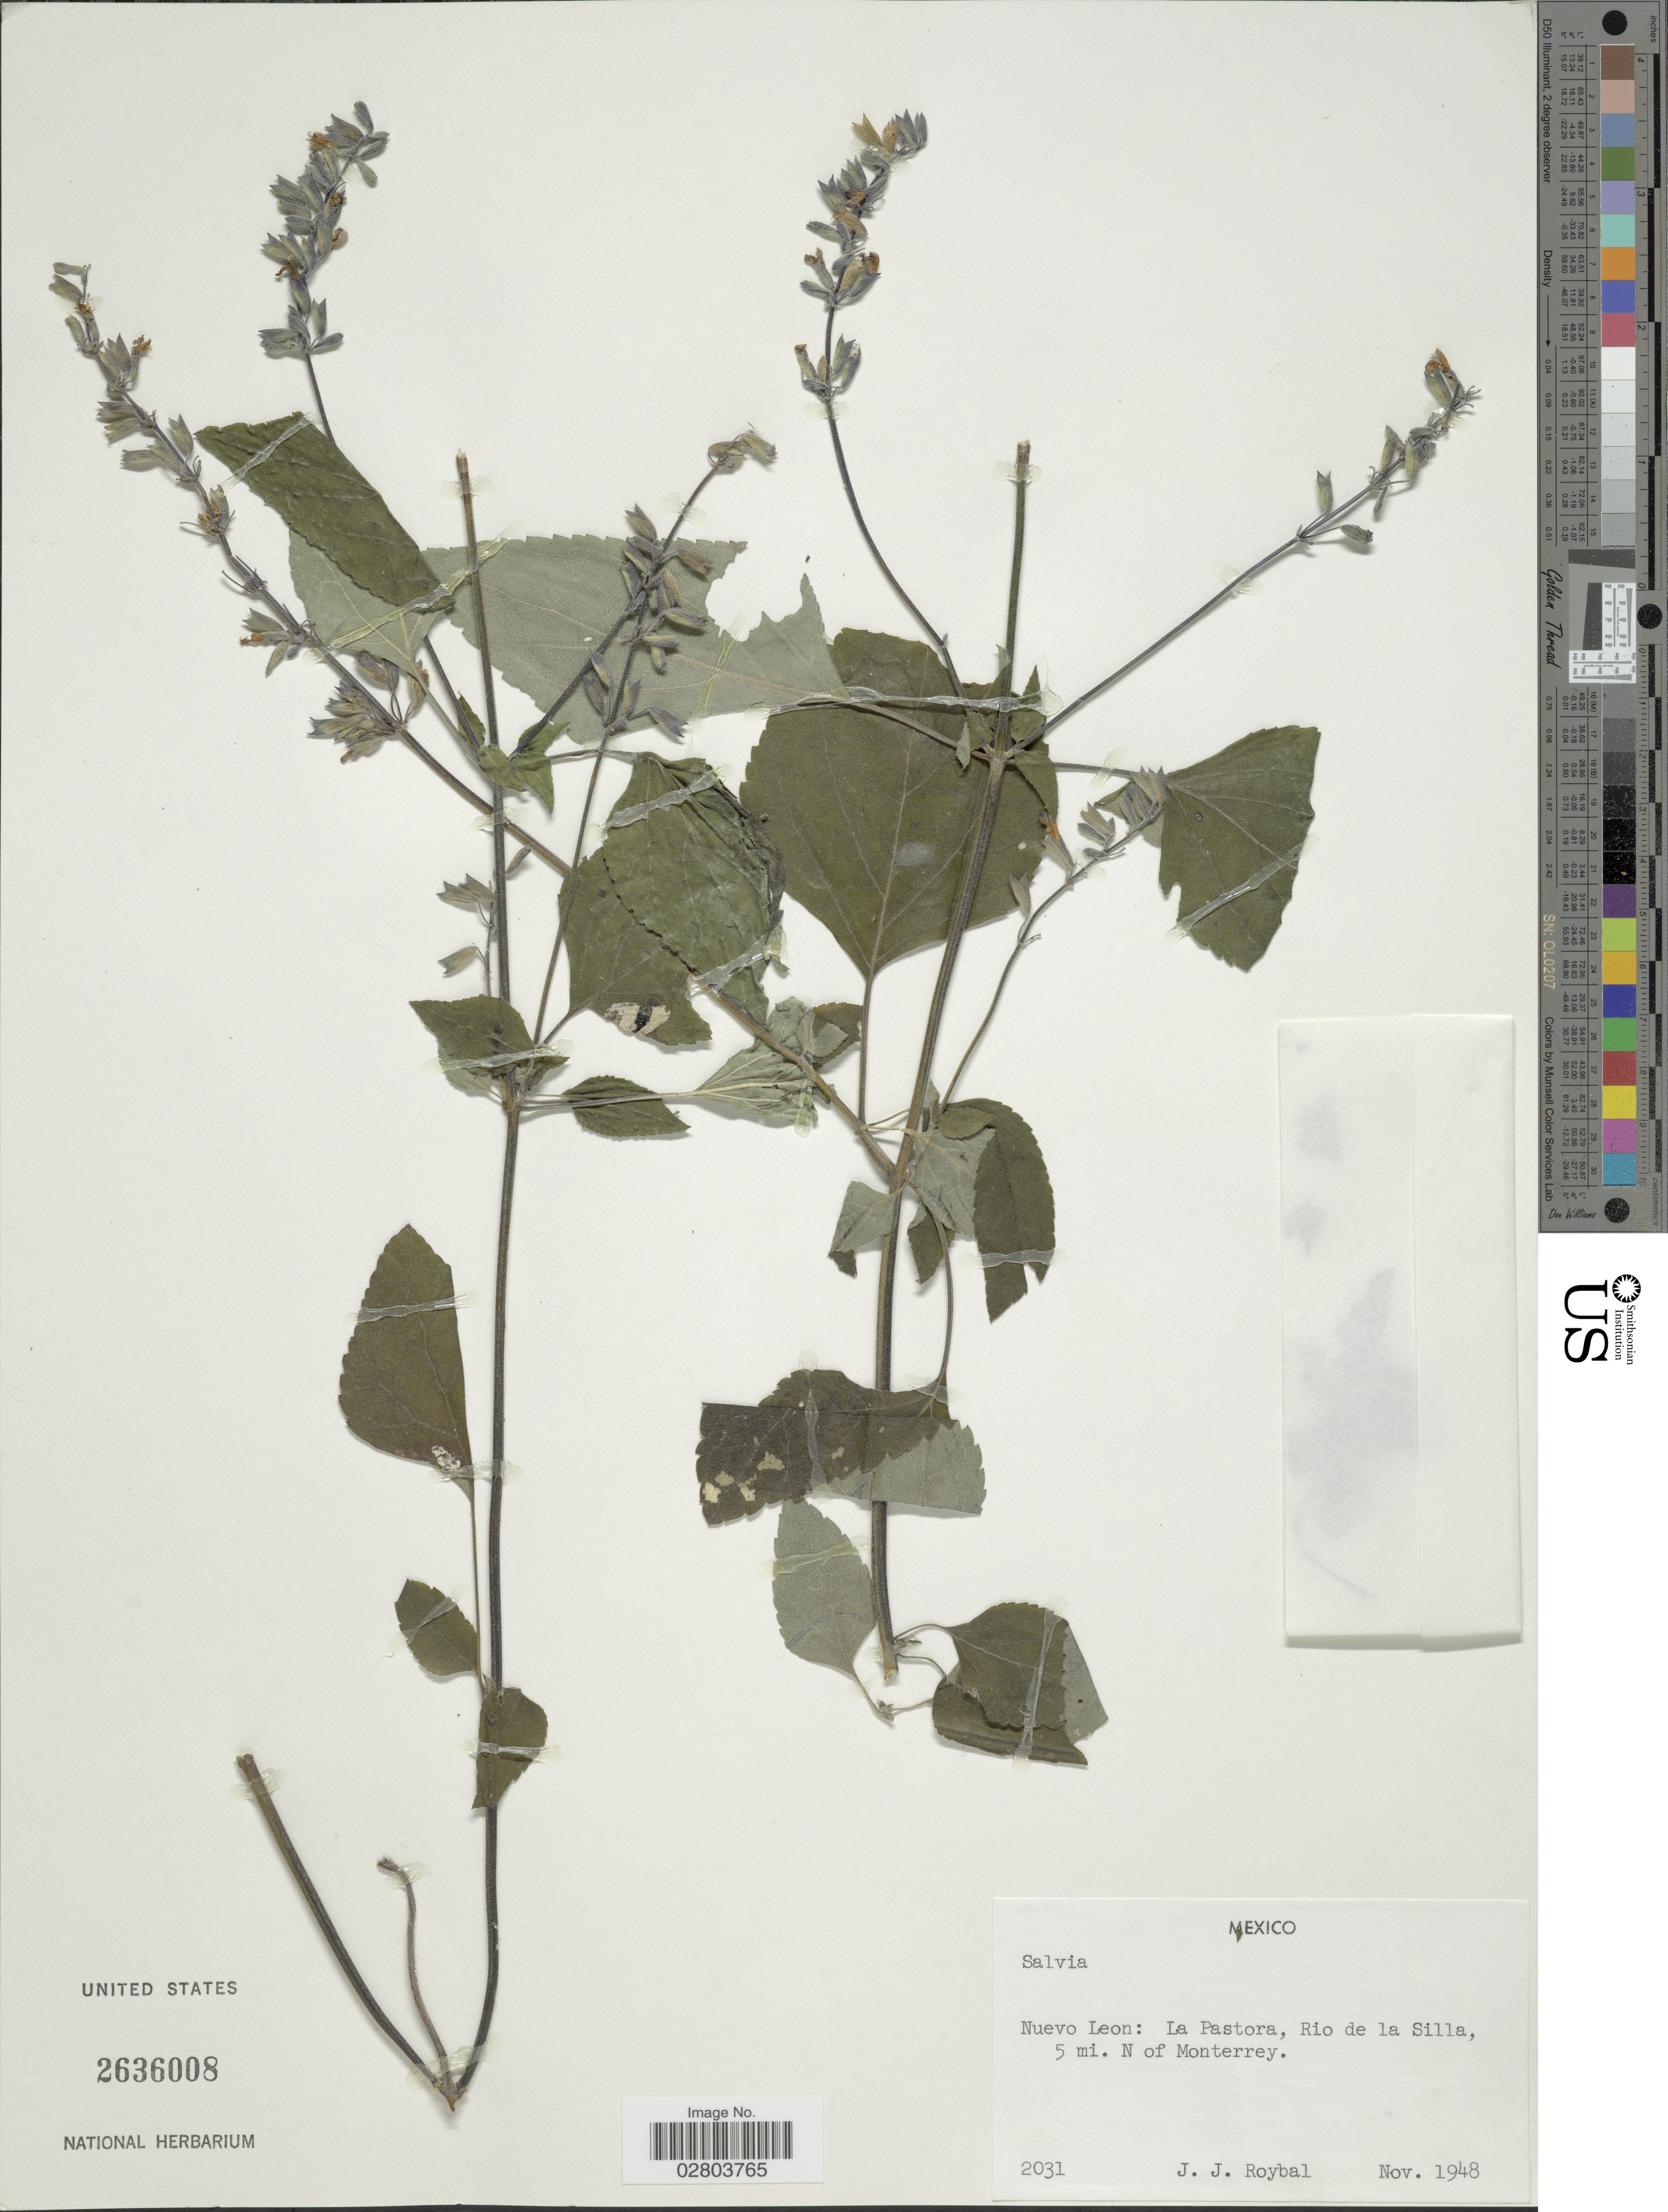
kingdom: Plantae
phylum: Tracheophyta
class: Magnoliopsida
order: Lamiales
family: Lamiaceae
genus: Salvia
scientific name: Salvia sp.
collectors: J. J. Roybal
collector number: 2031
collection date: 1948-11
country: Mexico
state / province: Nuevo León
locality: Nuevo Leon: La Pastora, Rio de la Silla, 5 mi. N of Monterrey.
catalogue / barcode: US 2636008